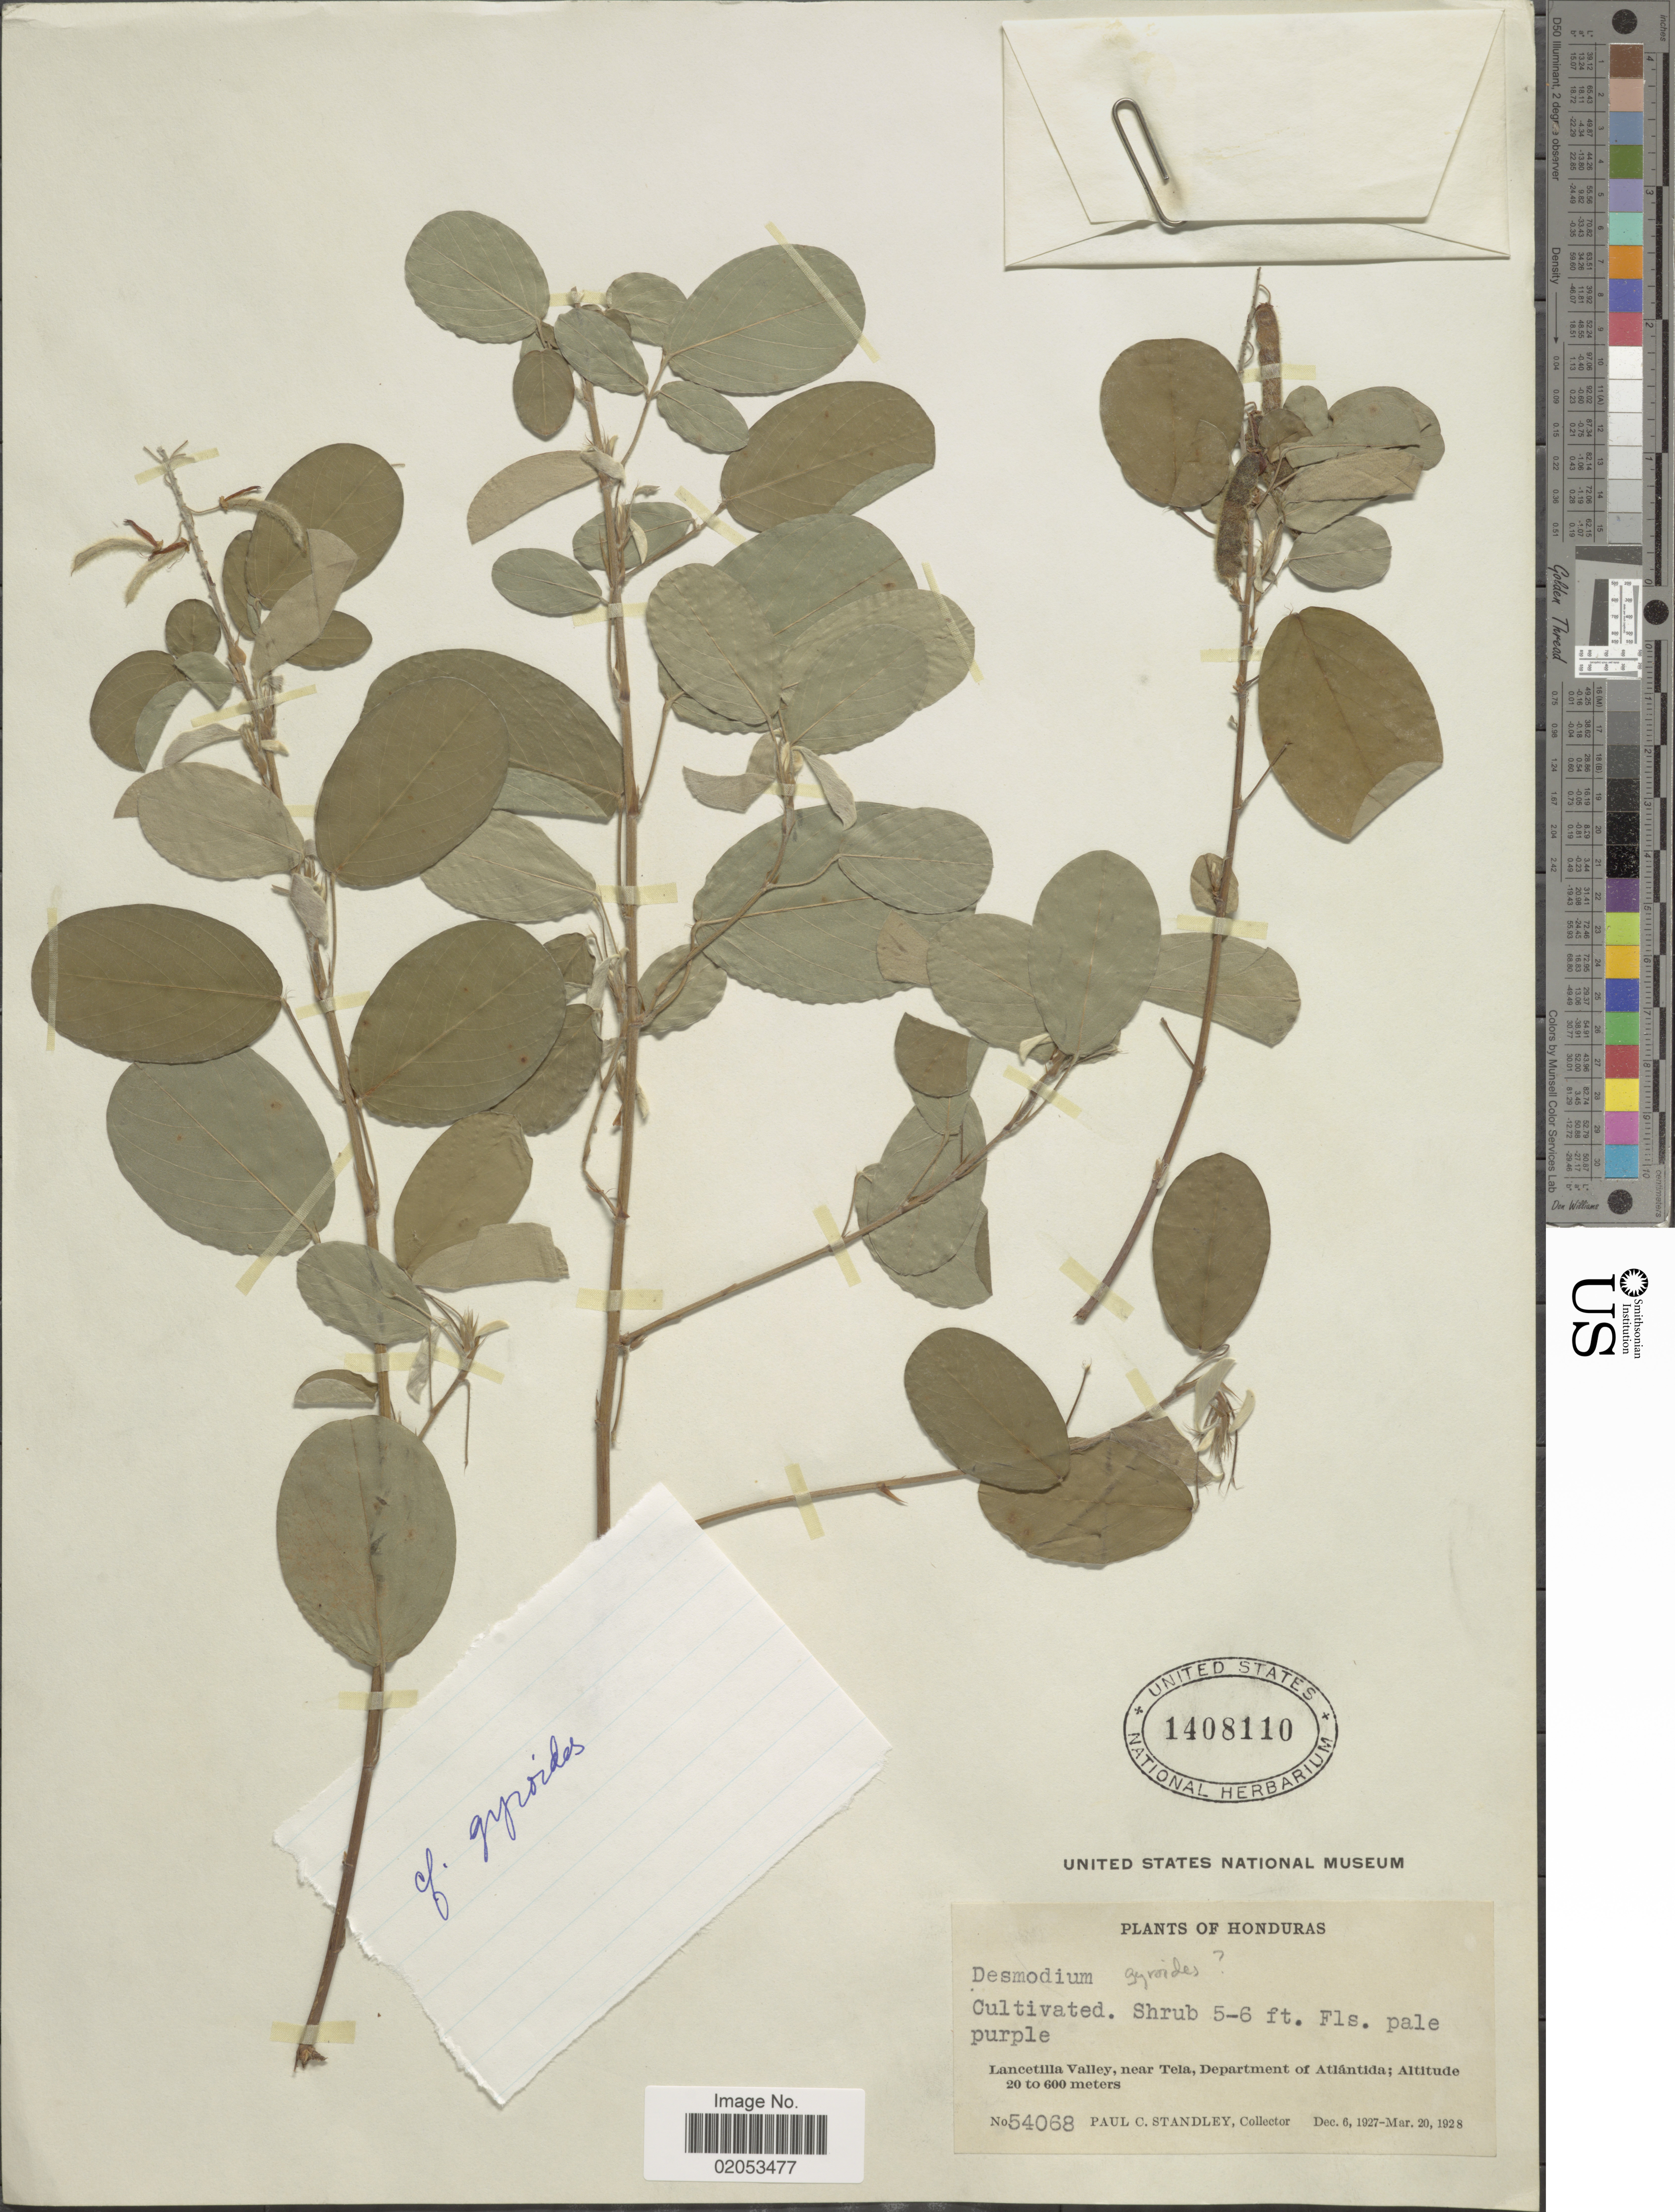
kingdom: Plantae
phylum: Tracheophyta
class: Magnoliopsida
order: Fabales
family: Fabaceae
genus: Desmodium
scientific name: Desmodium gyroides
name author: DC.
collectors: P. C. Standley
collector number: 54068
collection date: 1927-12-06/1928-03-20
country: Honduras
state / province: Atlántida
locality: Lancetilla valley, near Tela, Department of Atlántida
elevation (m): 20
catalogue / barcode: US 1408110